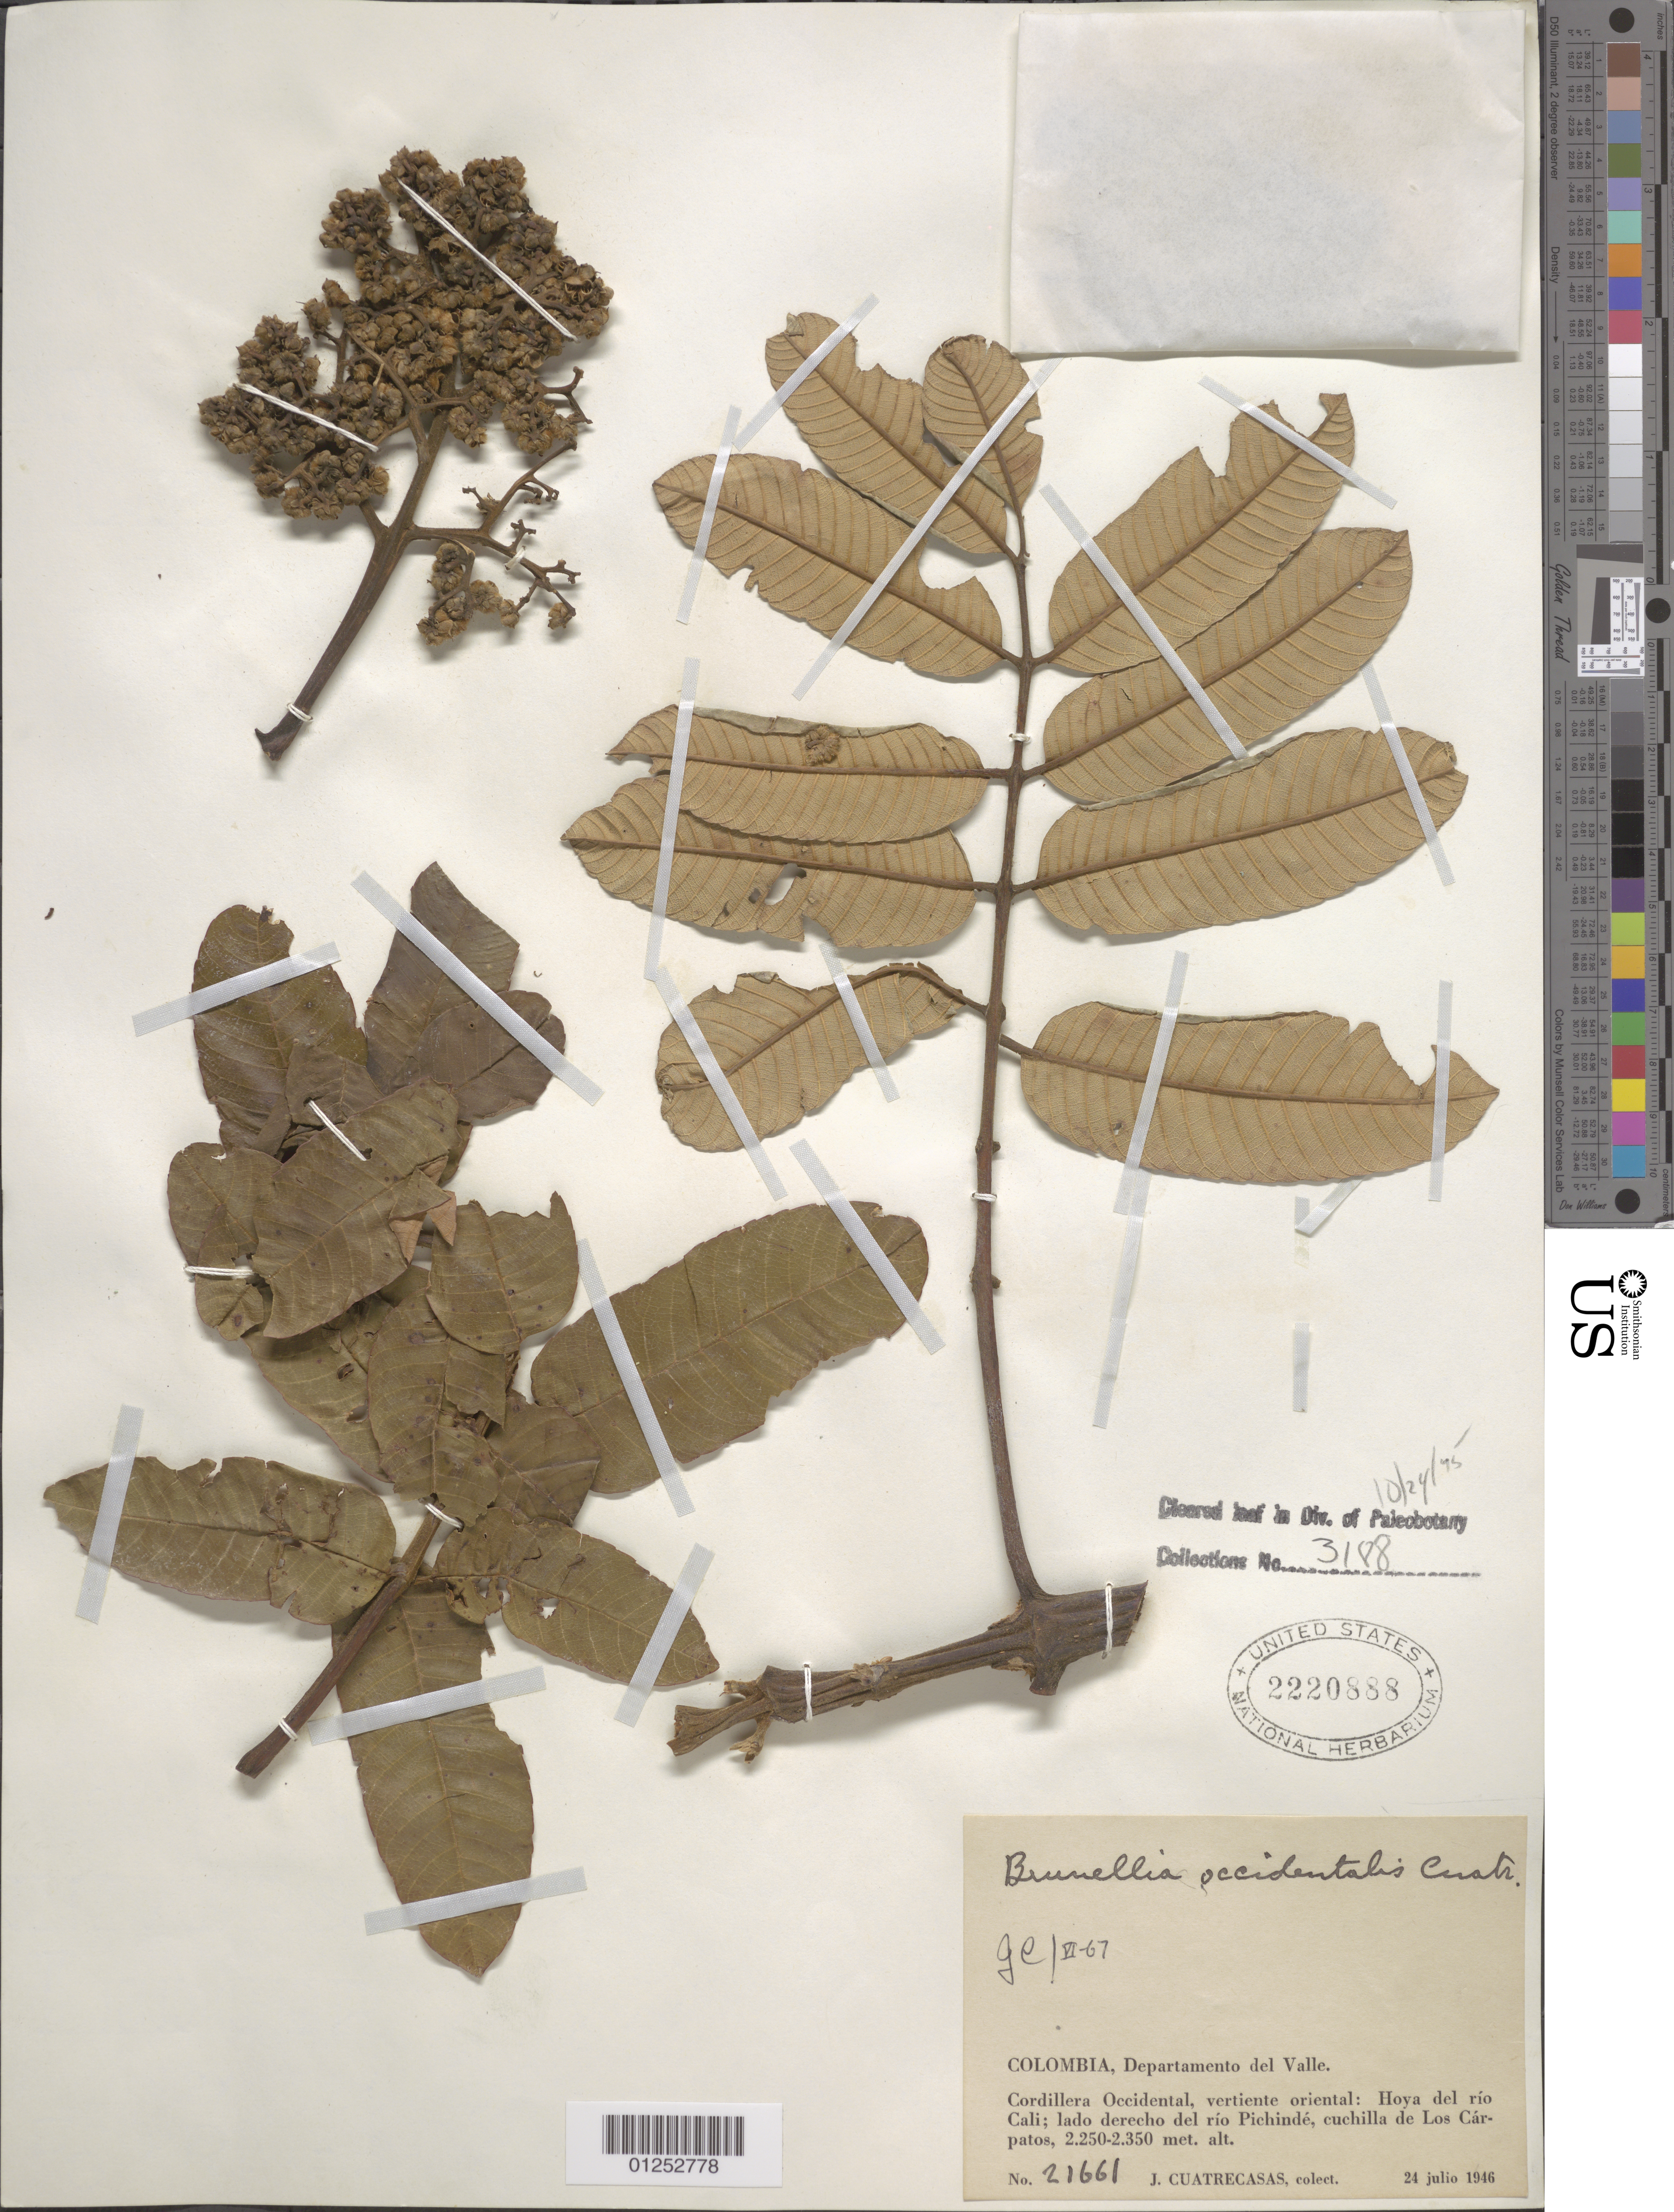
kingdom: Plantae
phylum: Tracheophyta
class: Magnoliopsida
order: Oxalidales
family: Brunelliaceae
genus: Brunellia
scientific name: Brunellia occidentalis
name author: Cuatrec.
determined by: Cuatrecasas, J.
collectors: J. Cuatrecasas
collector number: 21661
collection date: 1946-07-24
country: Colombia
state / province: Valle del Cauca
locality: Cordillera Occidental, vertiente oriental: Hoya del río Cali; lado derecho del río Pichindé, cuchilla de Los Cárpatos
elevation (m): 2250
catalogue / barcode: US 2220888